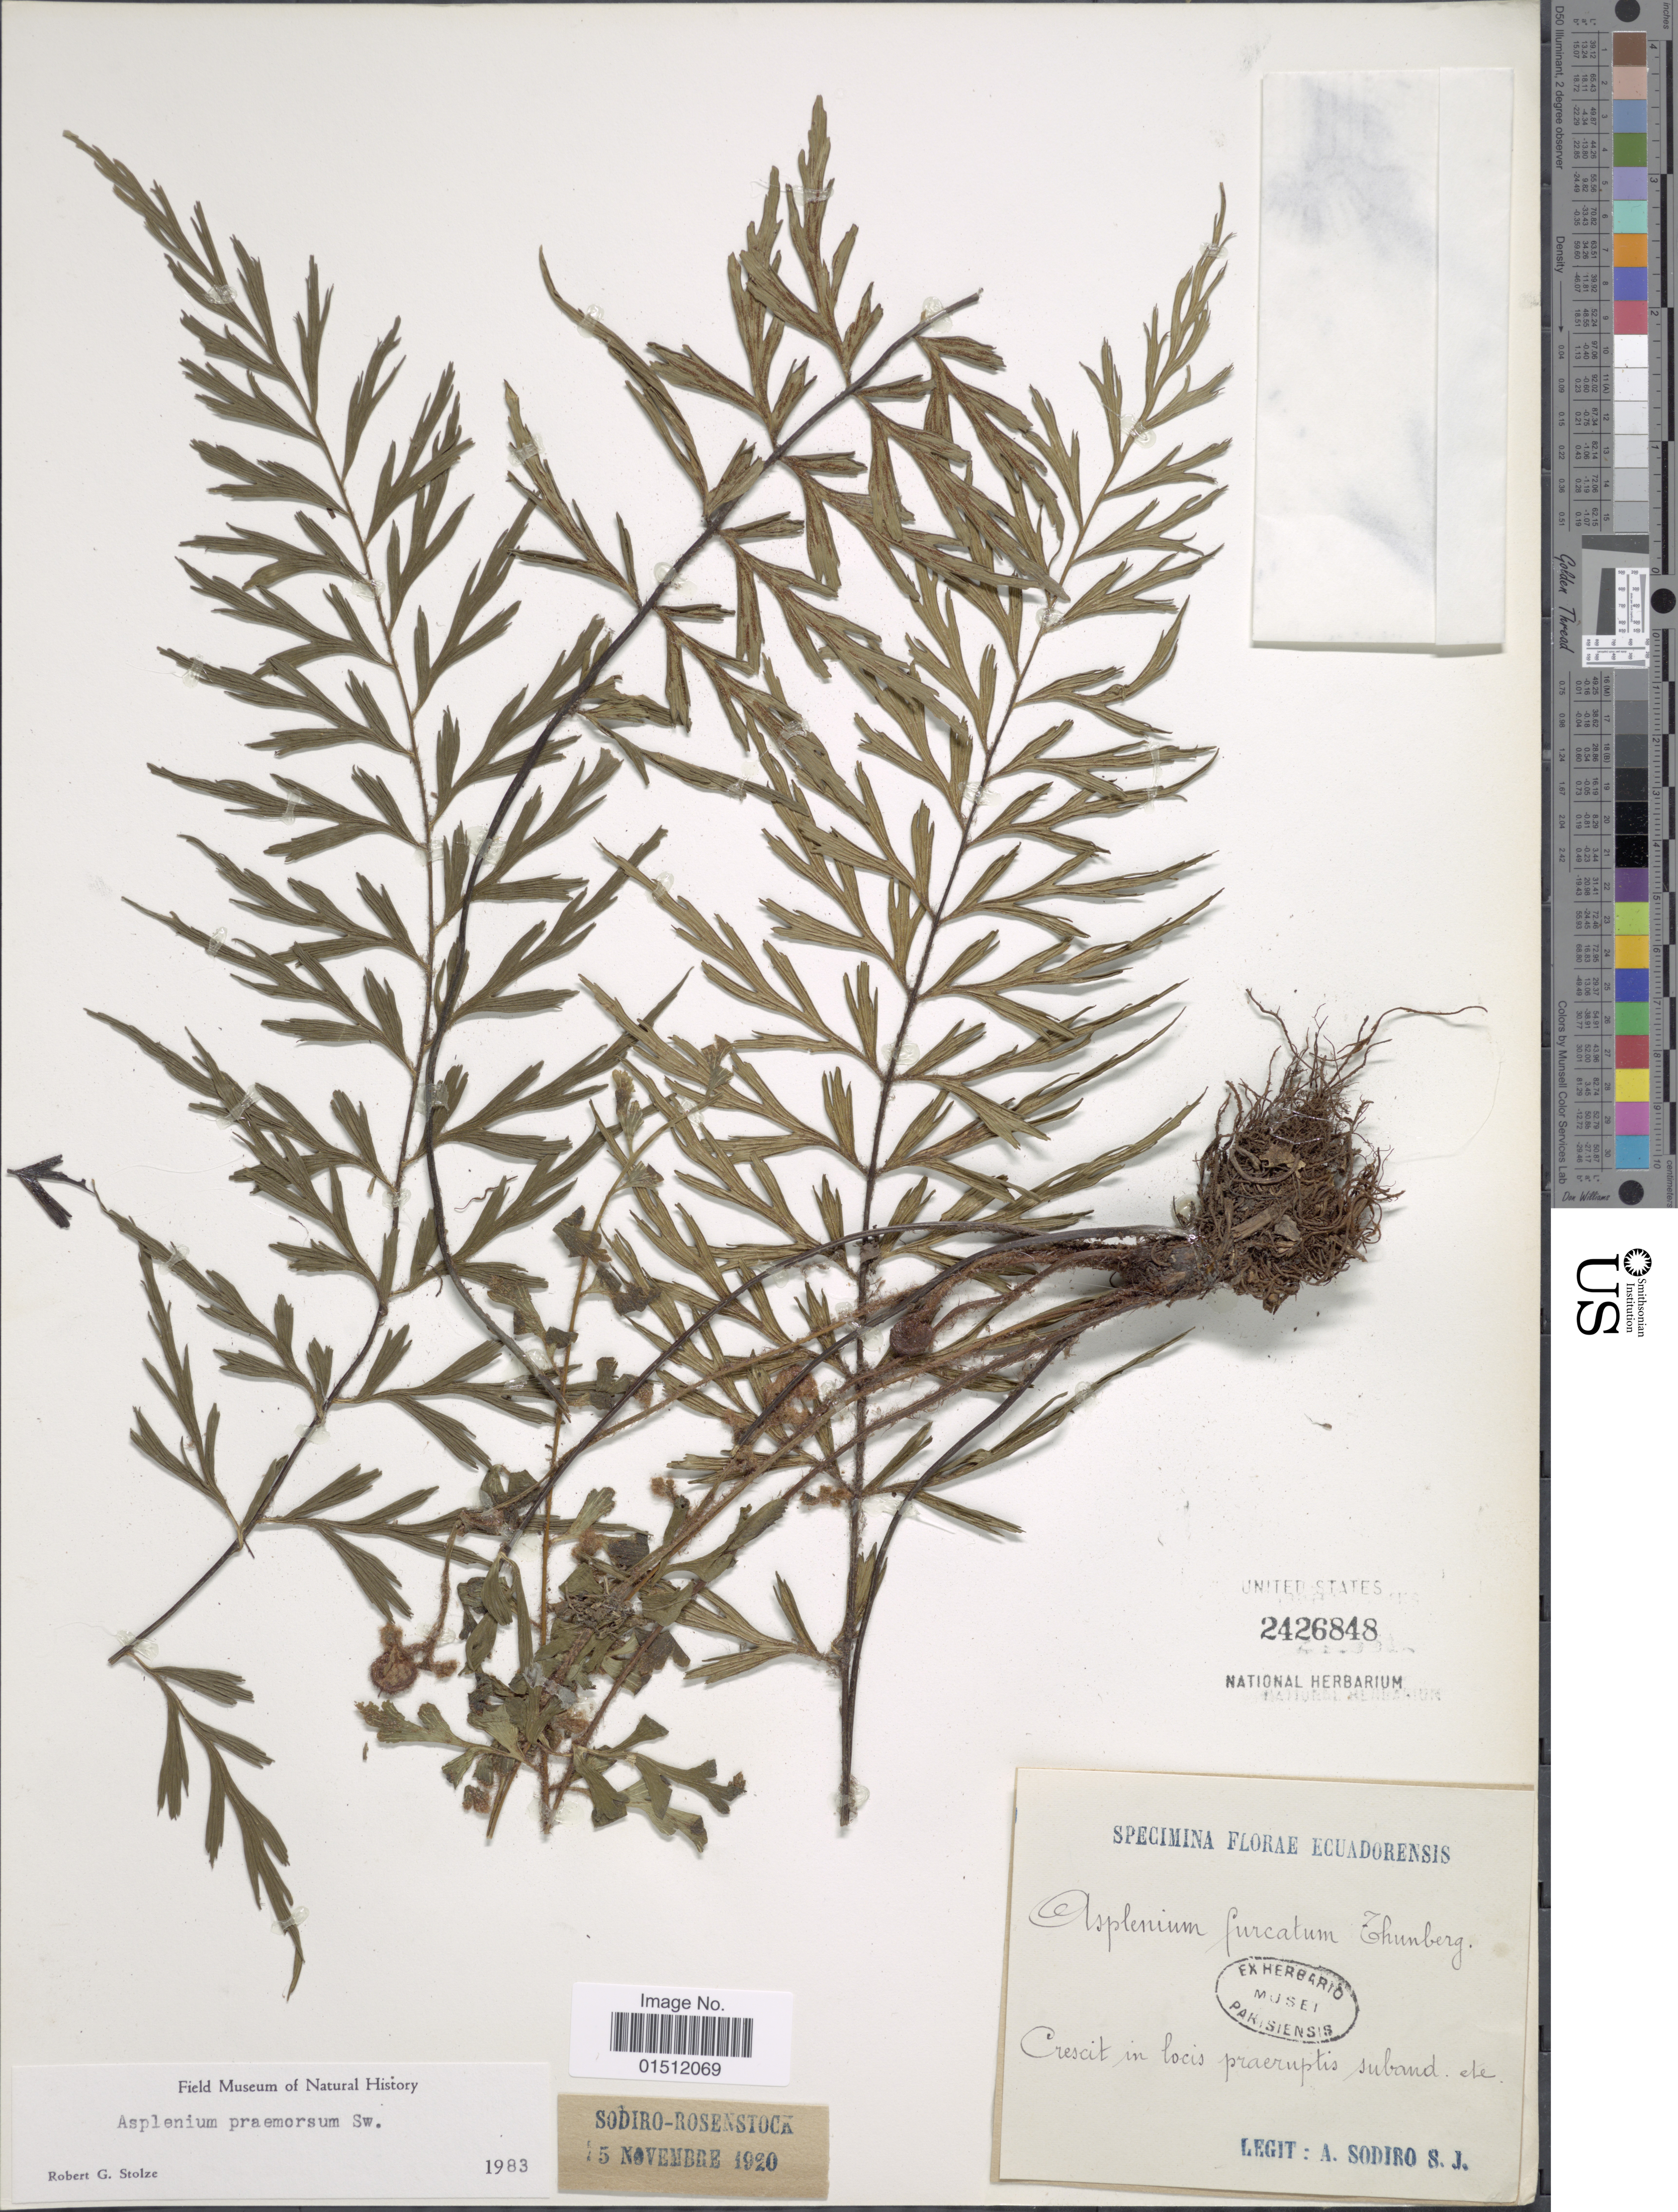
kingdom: Plantae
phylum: Tracheophyta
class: Polypodiopsida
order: Polypodiales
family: Aspleniaceae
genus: Asplenium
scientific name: Asplenium praemorsum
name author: Sw.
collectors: A. Sodiro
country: Ecuador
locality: Ecuadorensis.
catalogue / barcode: US 2426848